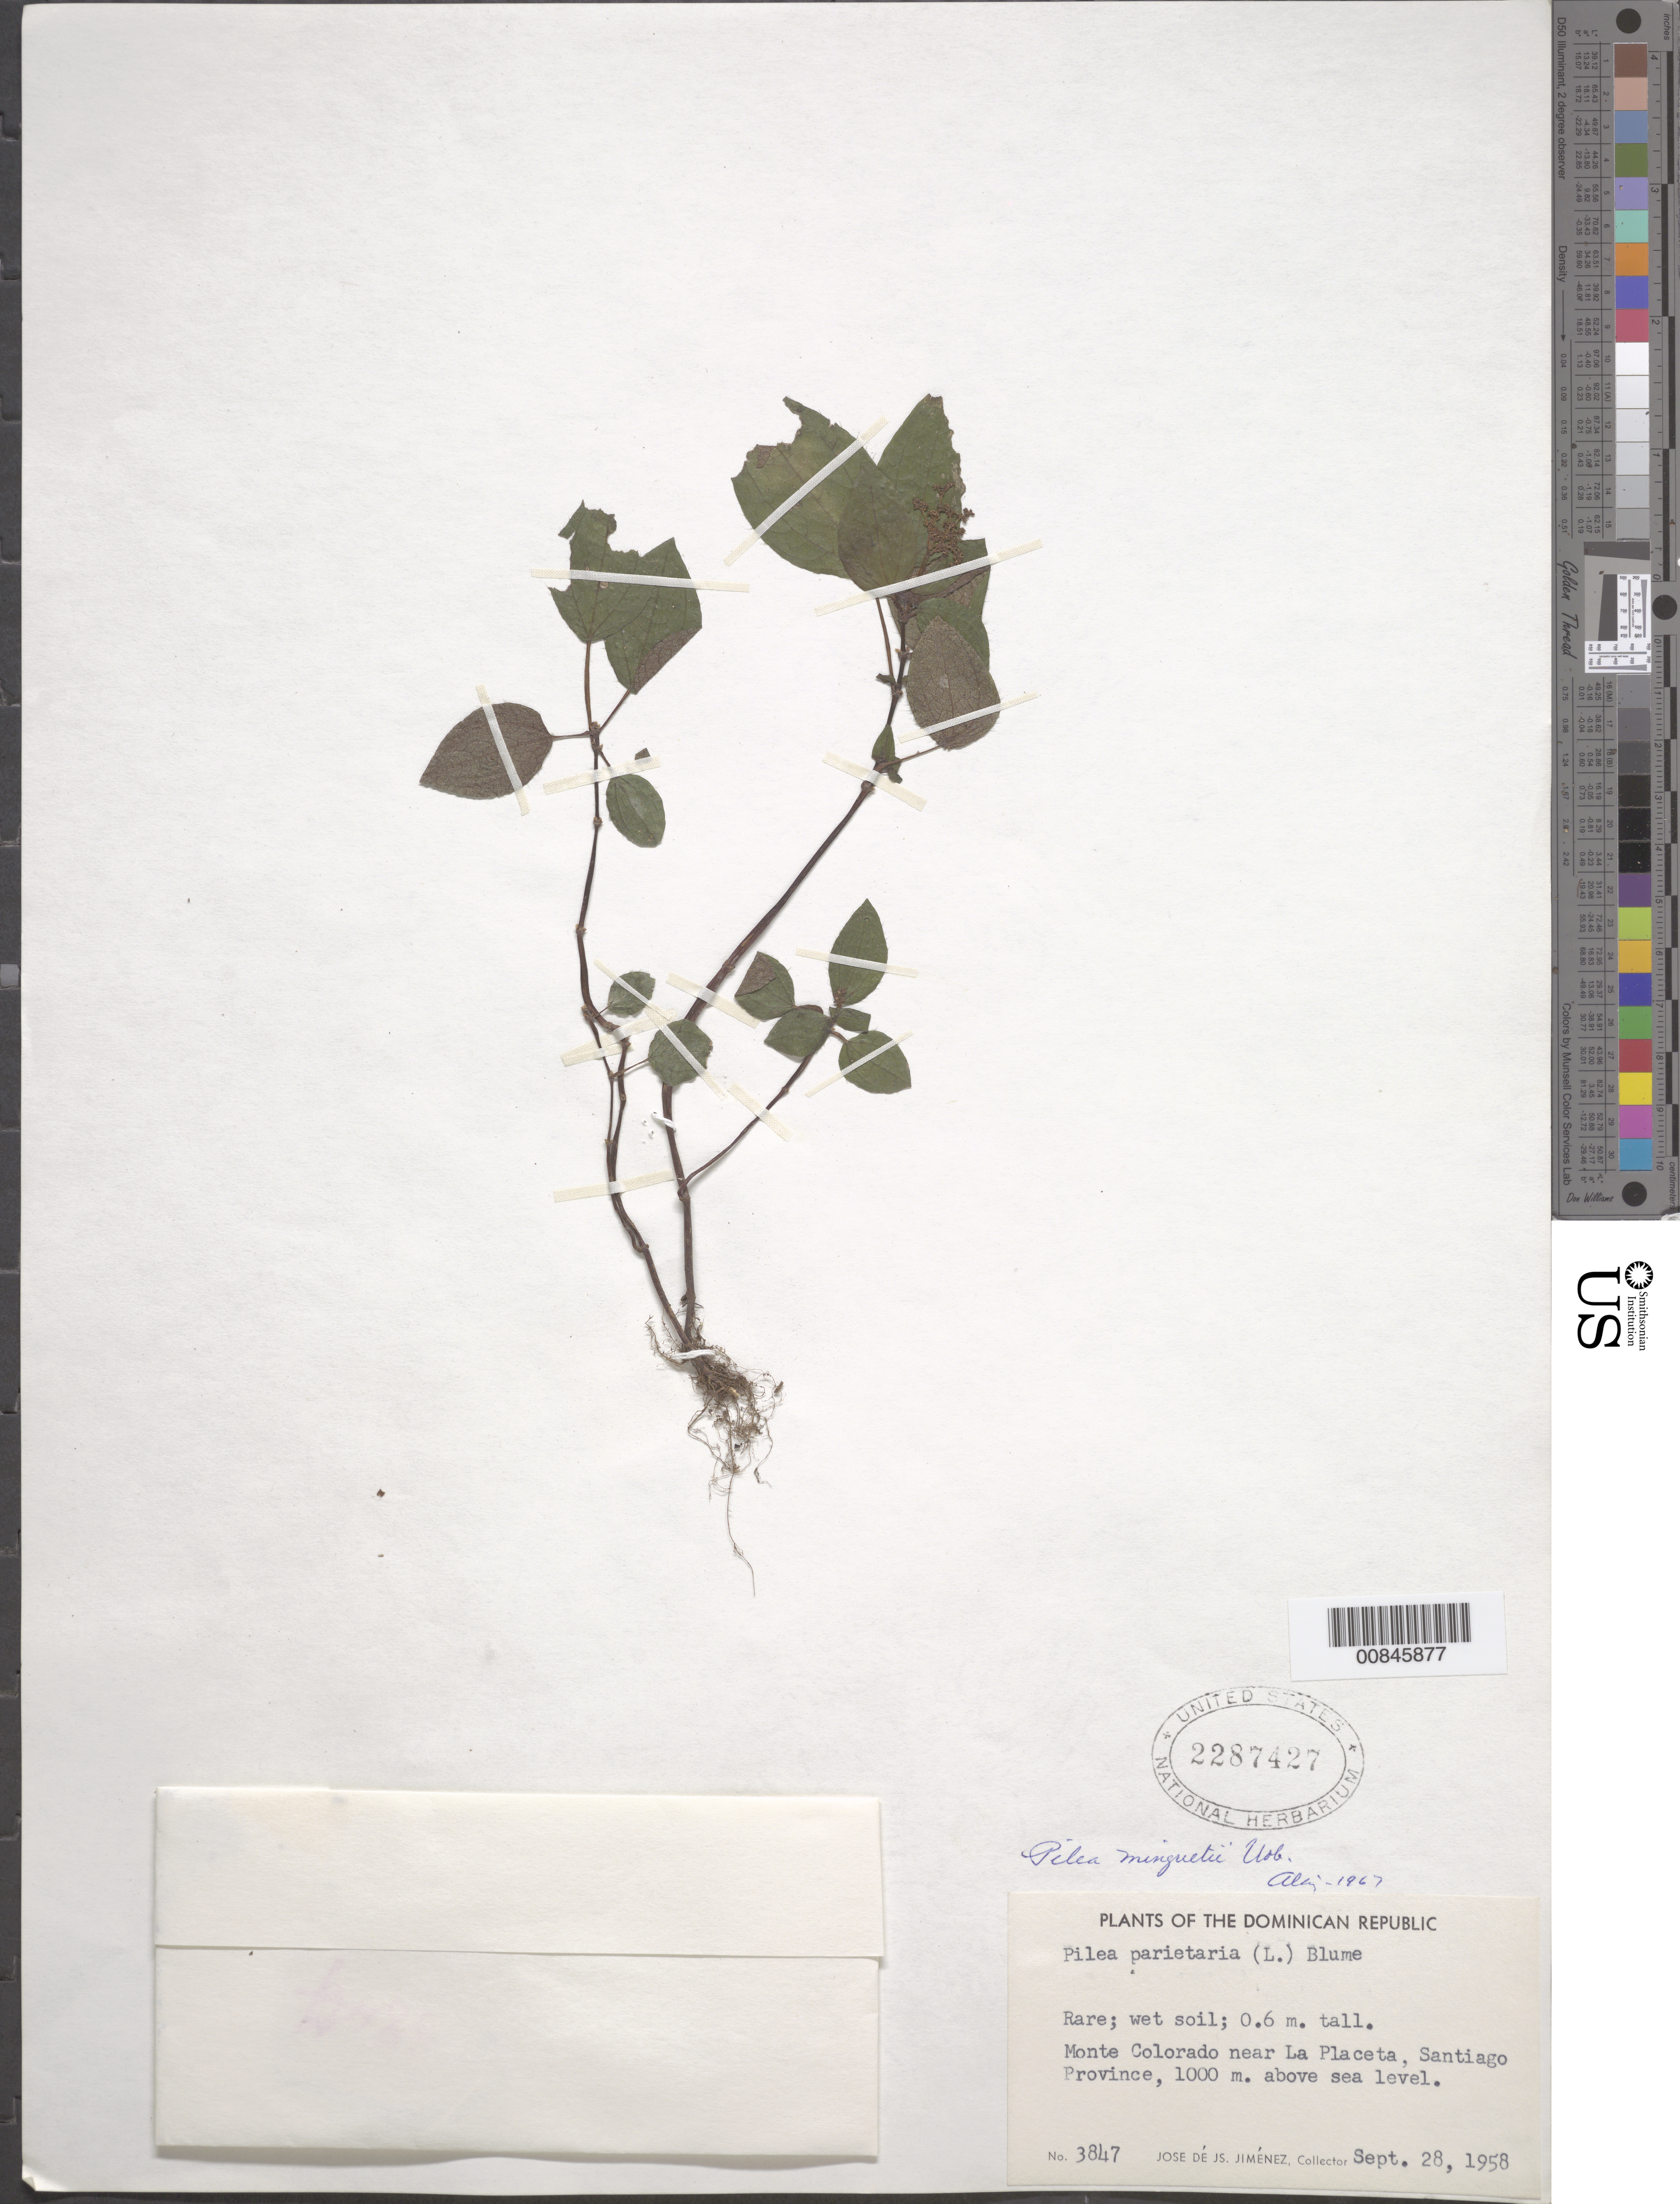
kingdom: Plantae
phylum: Tracheophyta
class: Magnoliopsida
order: Rosales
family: Urticaceae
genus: Pilea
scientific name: Pilea minguetii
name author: Urb.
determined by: Liogier, Alain H.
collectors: J. J. Jiménez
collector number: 3847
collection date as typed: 28 Sep 1958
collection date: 1958-09-28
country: Dominican Republic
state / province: Santiago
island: Hispaniola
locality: Monte Colorado near La Placeta.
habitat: Wet soil.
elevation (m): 1000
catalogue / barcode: US 2287427